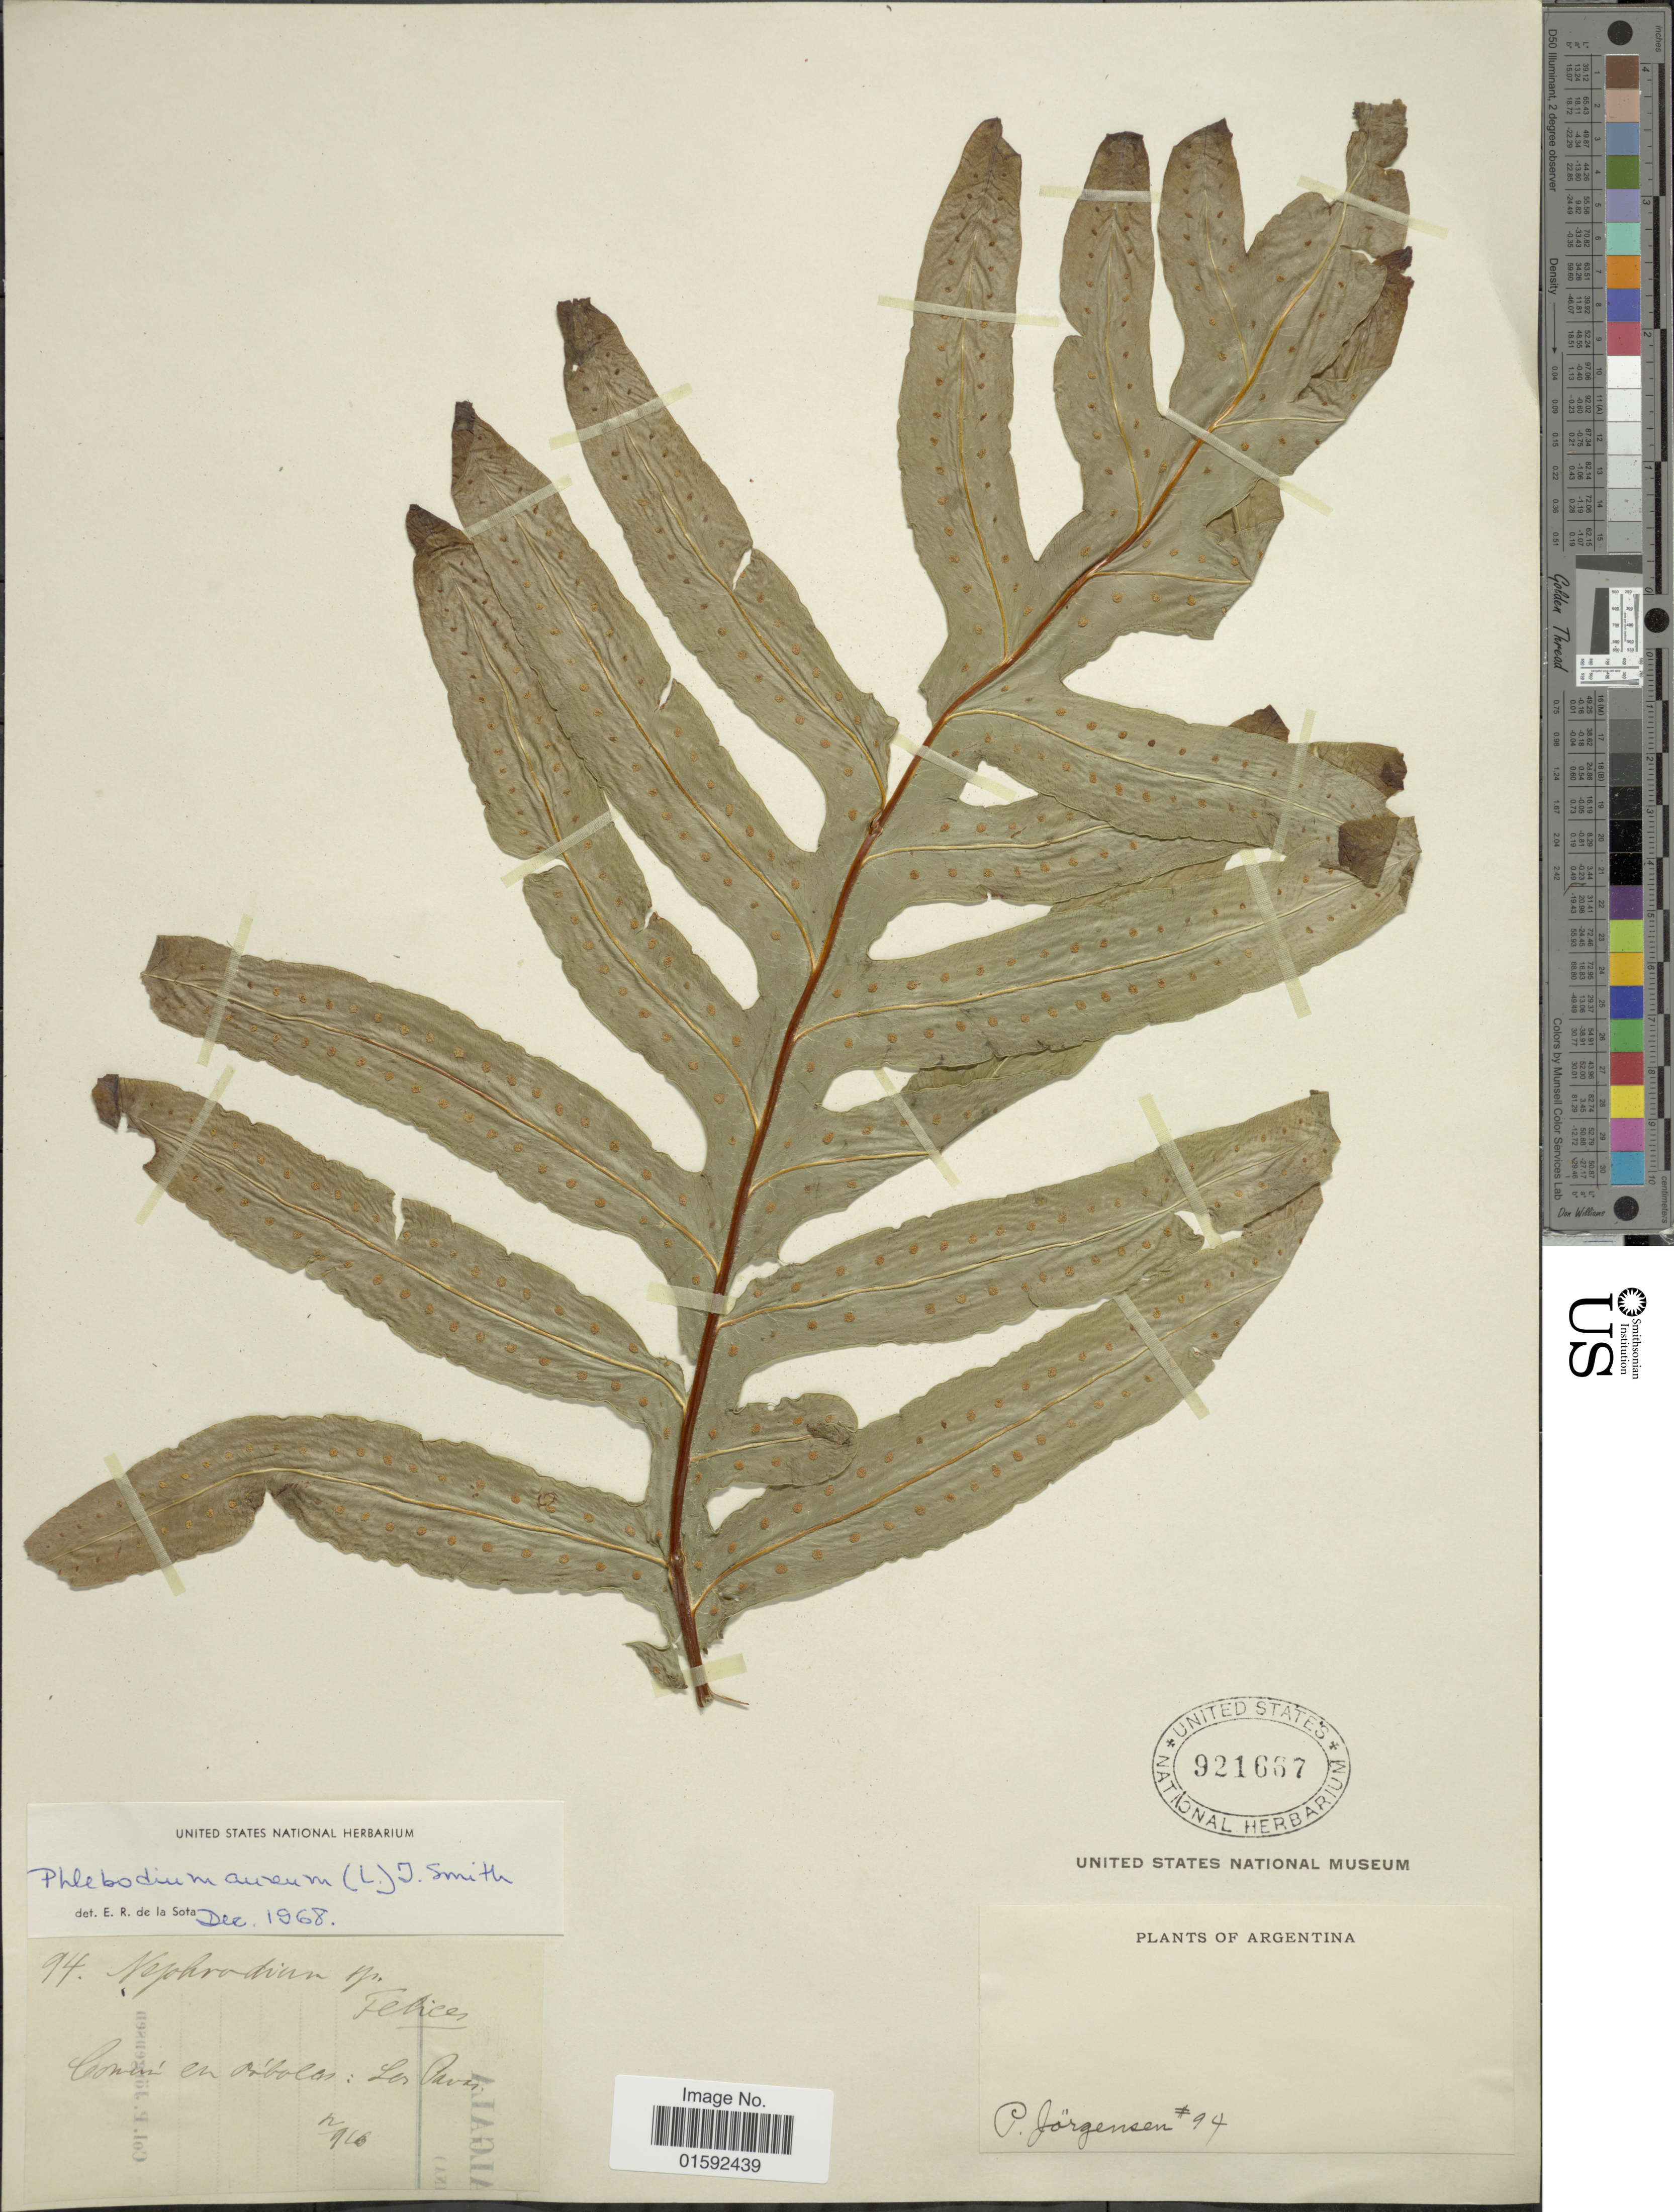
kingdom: Plantae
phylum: Tracheophyta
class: Polypodiopsida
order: Polypodiales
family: Polypodiaceae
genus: Phlebodium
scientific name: Phlebodium aureum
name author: (L.) J. Sm.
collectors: P. Jörgensen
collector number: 94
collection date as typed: Transcribed d/m/y: 2/9/16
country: Argentina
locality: Argentina, Comini en arbolas: Les Pron.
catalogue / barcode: US 921667